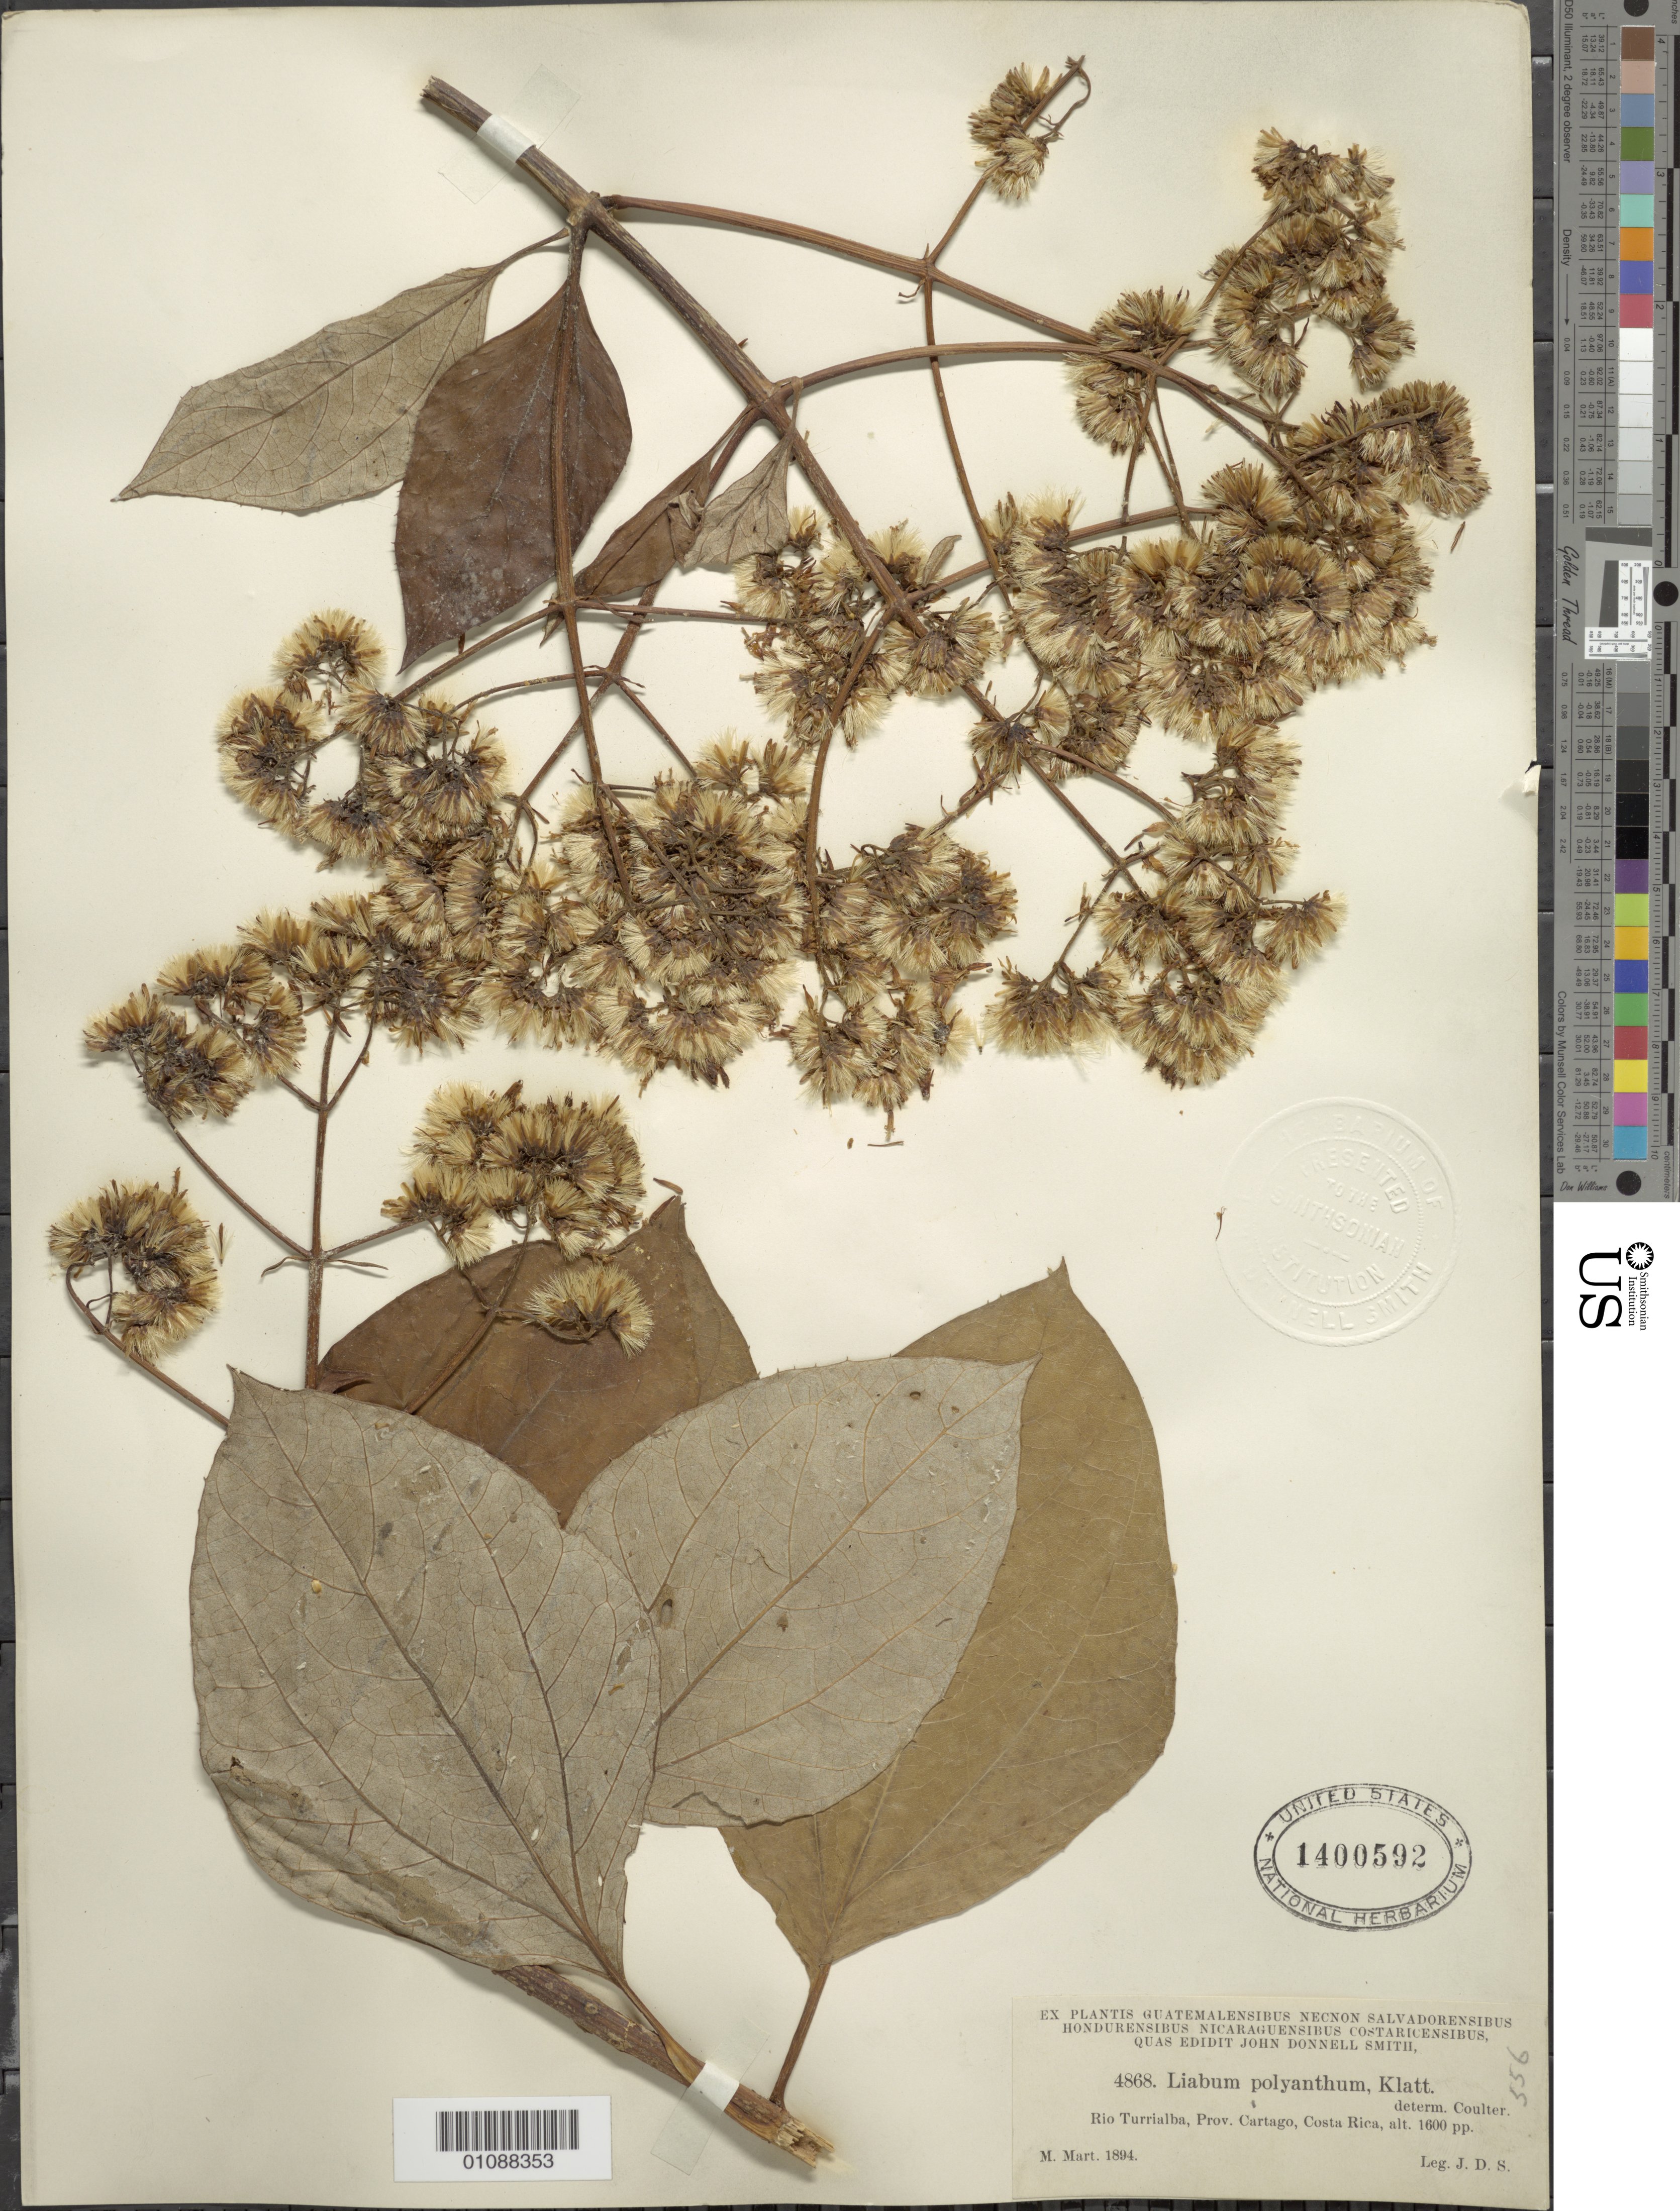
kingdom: Plantae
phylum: Tracheophyta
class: Magnoliopsida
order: Asterales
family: Asteraceae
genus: Sinclairia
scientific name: Sinclairia polyantha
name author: (Klatt) Rydb.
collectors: J. D. Smith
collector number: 4868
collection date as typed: March 1894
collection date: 1894-03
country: Costa Rica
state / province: Cartago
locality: Rio Turrialba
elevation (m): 1600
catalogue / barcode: US 1400592